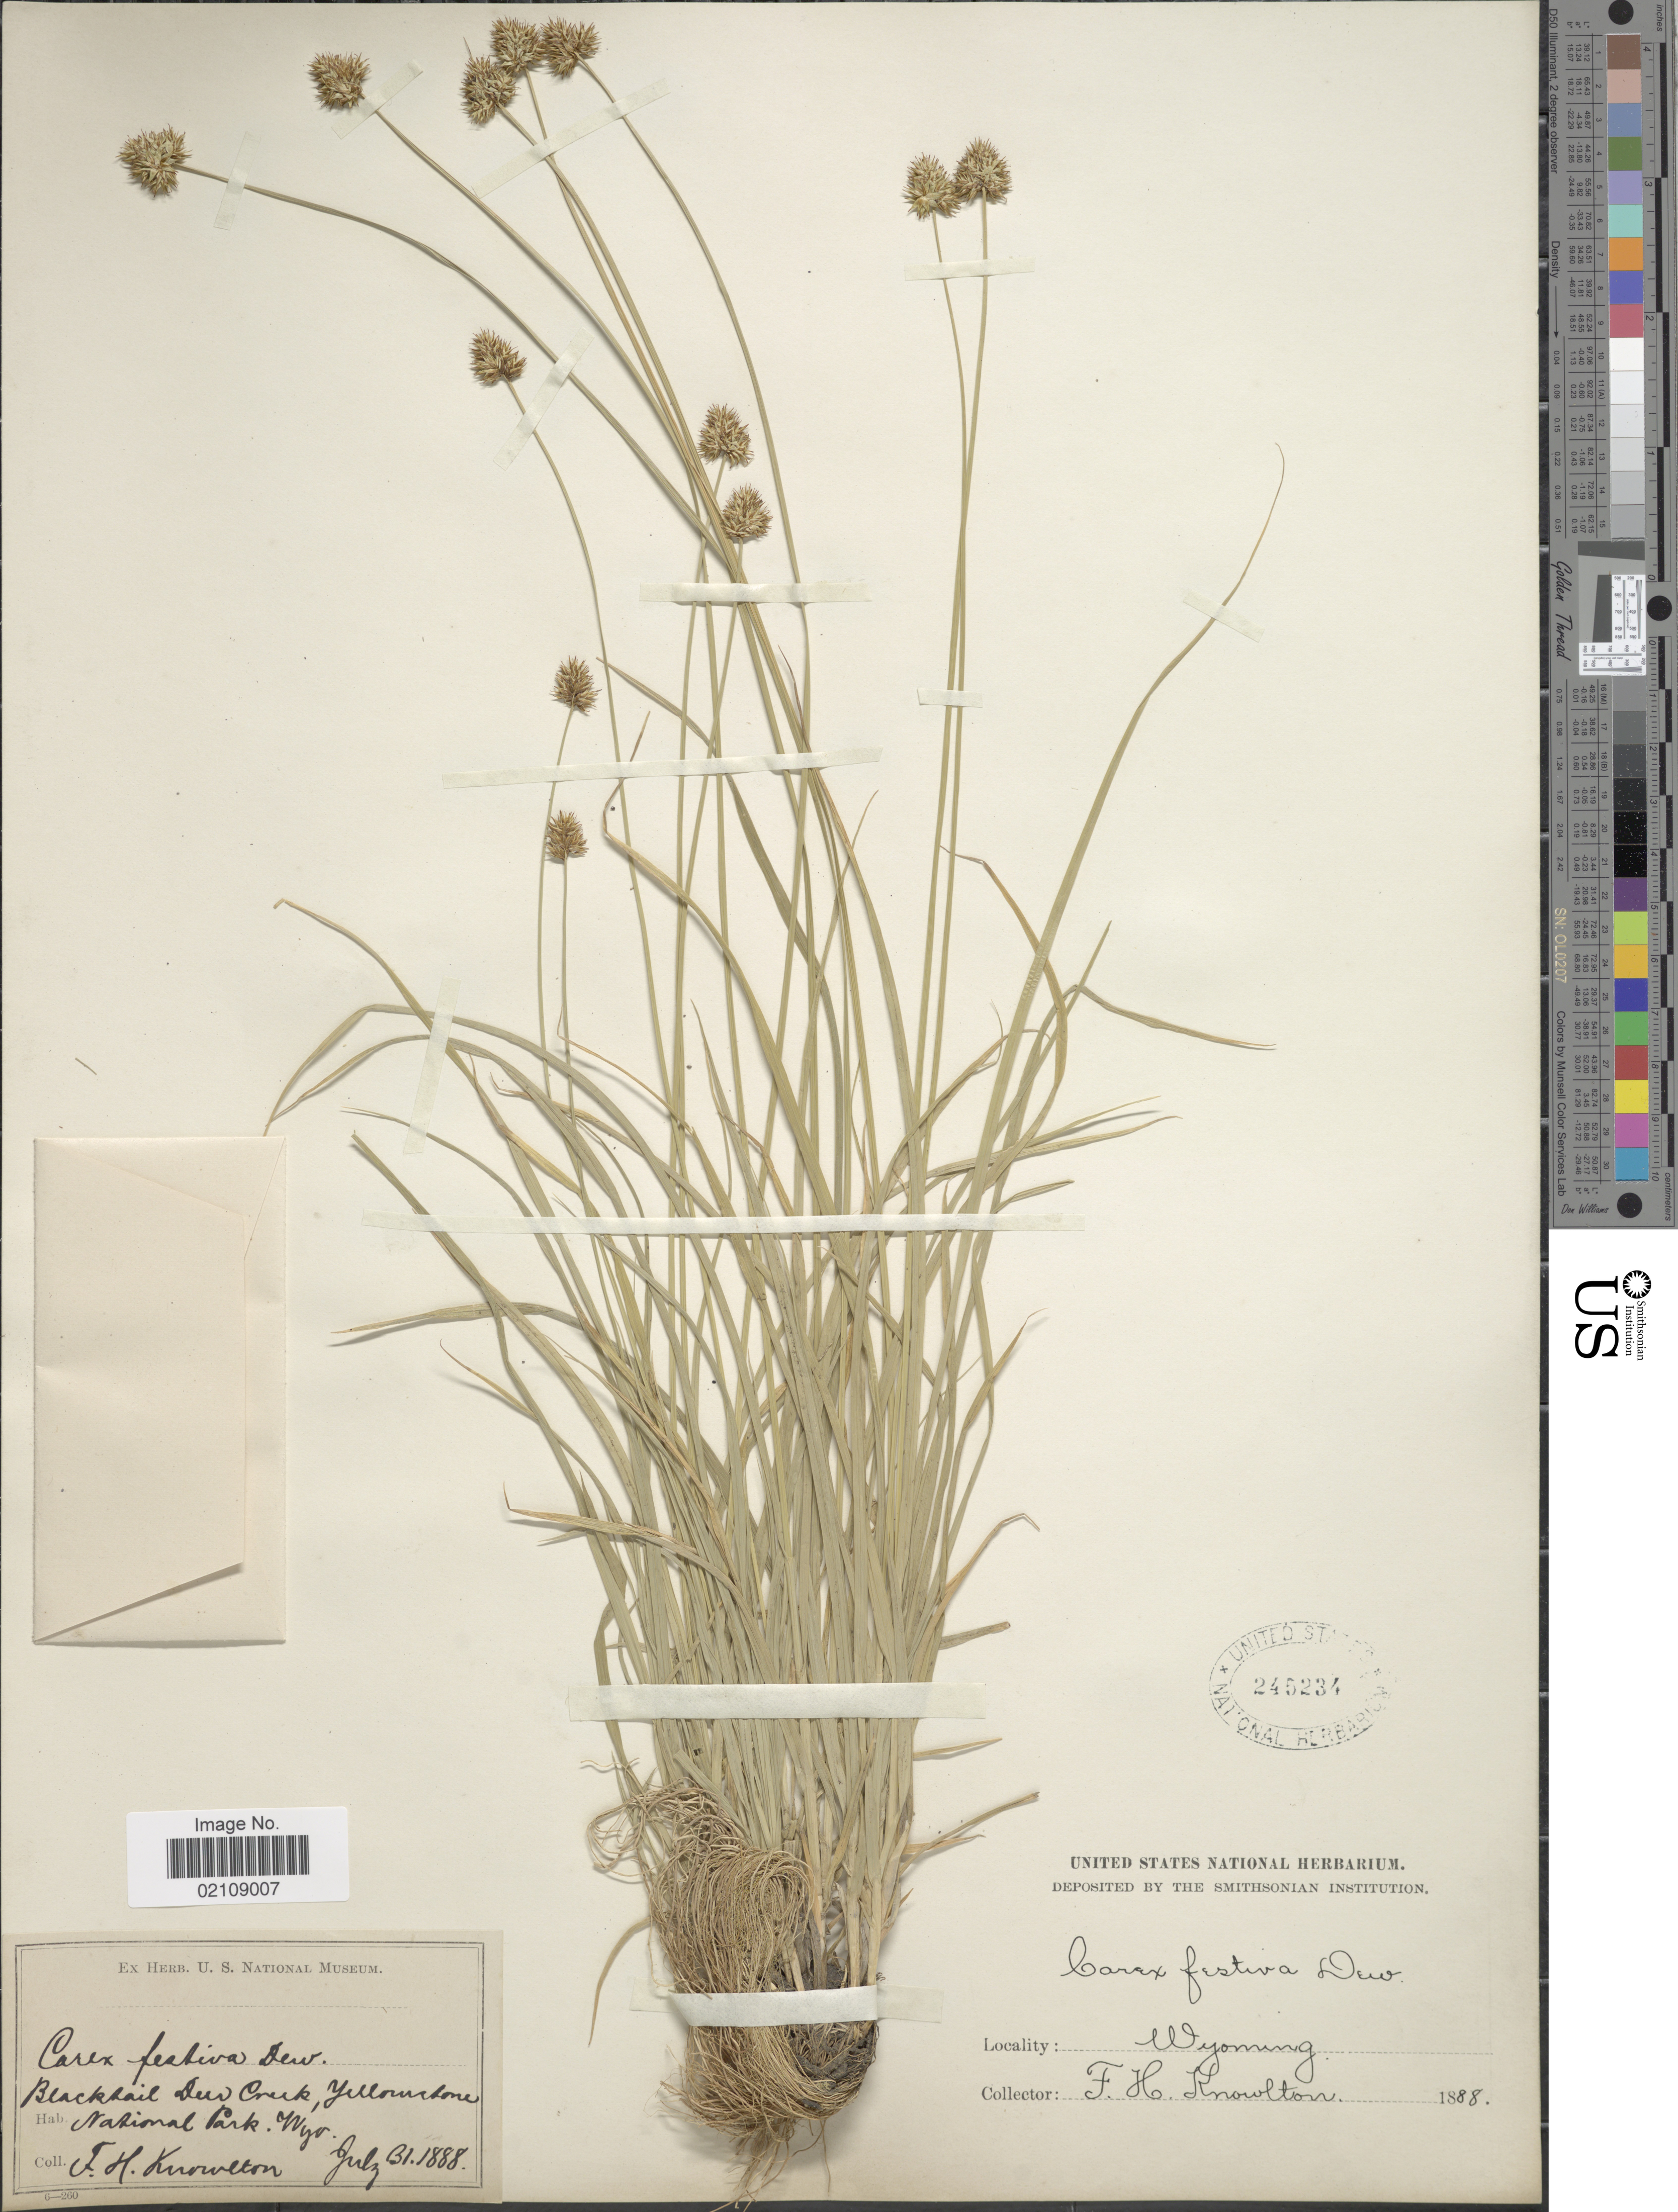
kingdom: Plantae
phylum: Tracheophyta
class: Liliopsida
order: Poales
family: Cyperaceae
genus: Carex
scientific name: Carex microptera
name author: Mack.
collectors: F. H. Knowlton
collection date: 1888-07-31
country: United States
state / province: Wyoming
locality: Blacktail Deer Creek, Yellowstone National Park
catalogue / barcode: US 245234